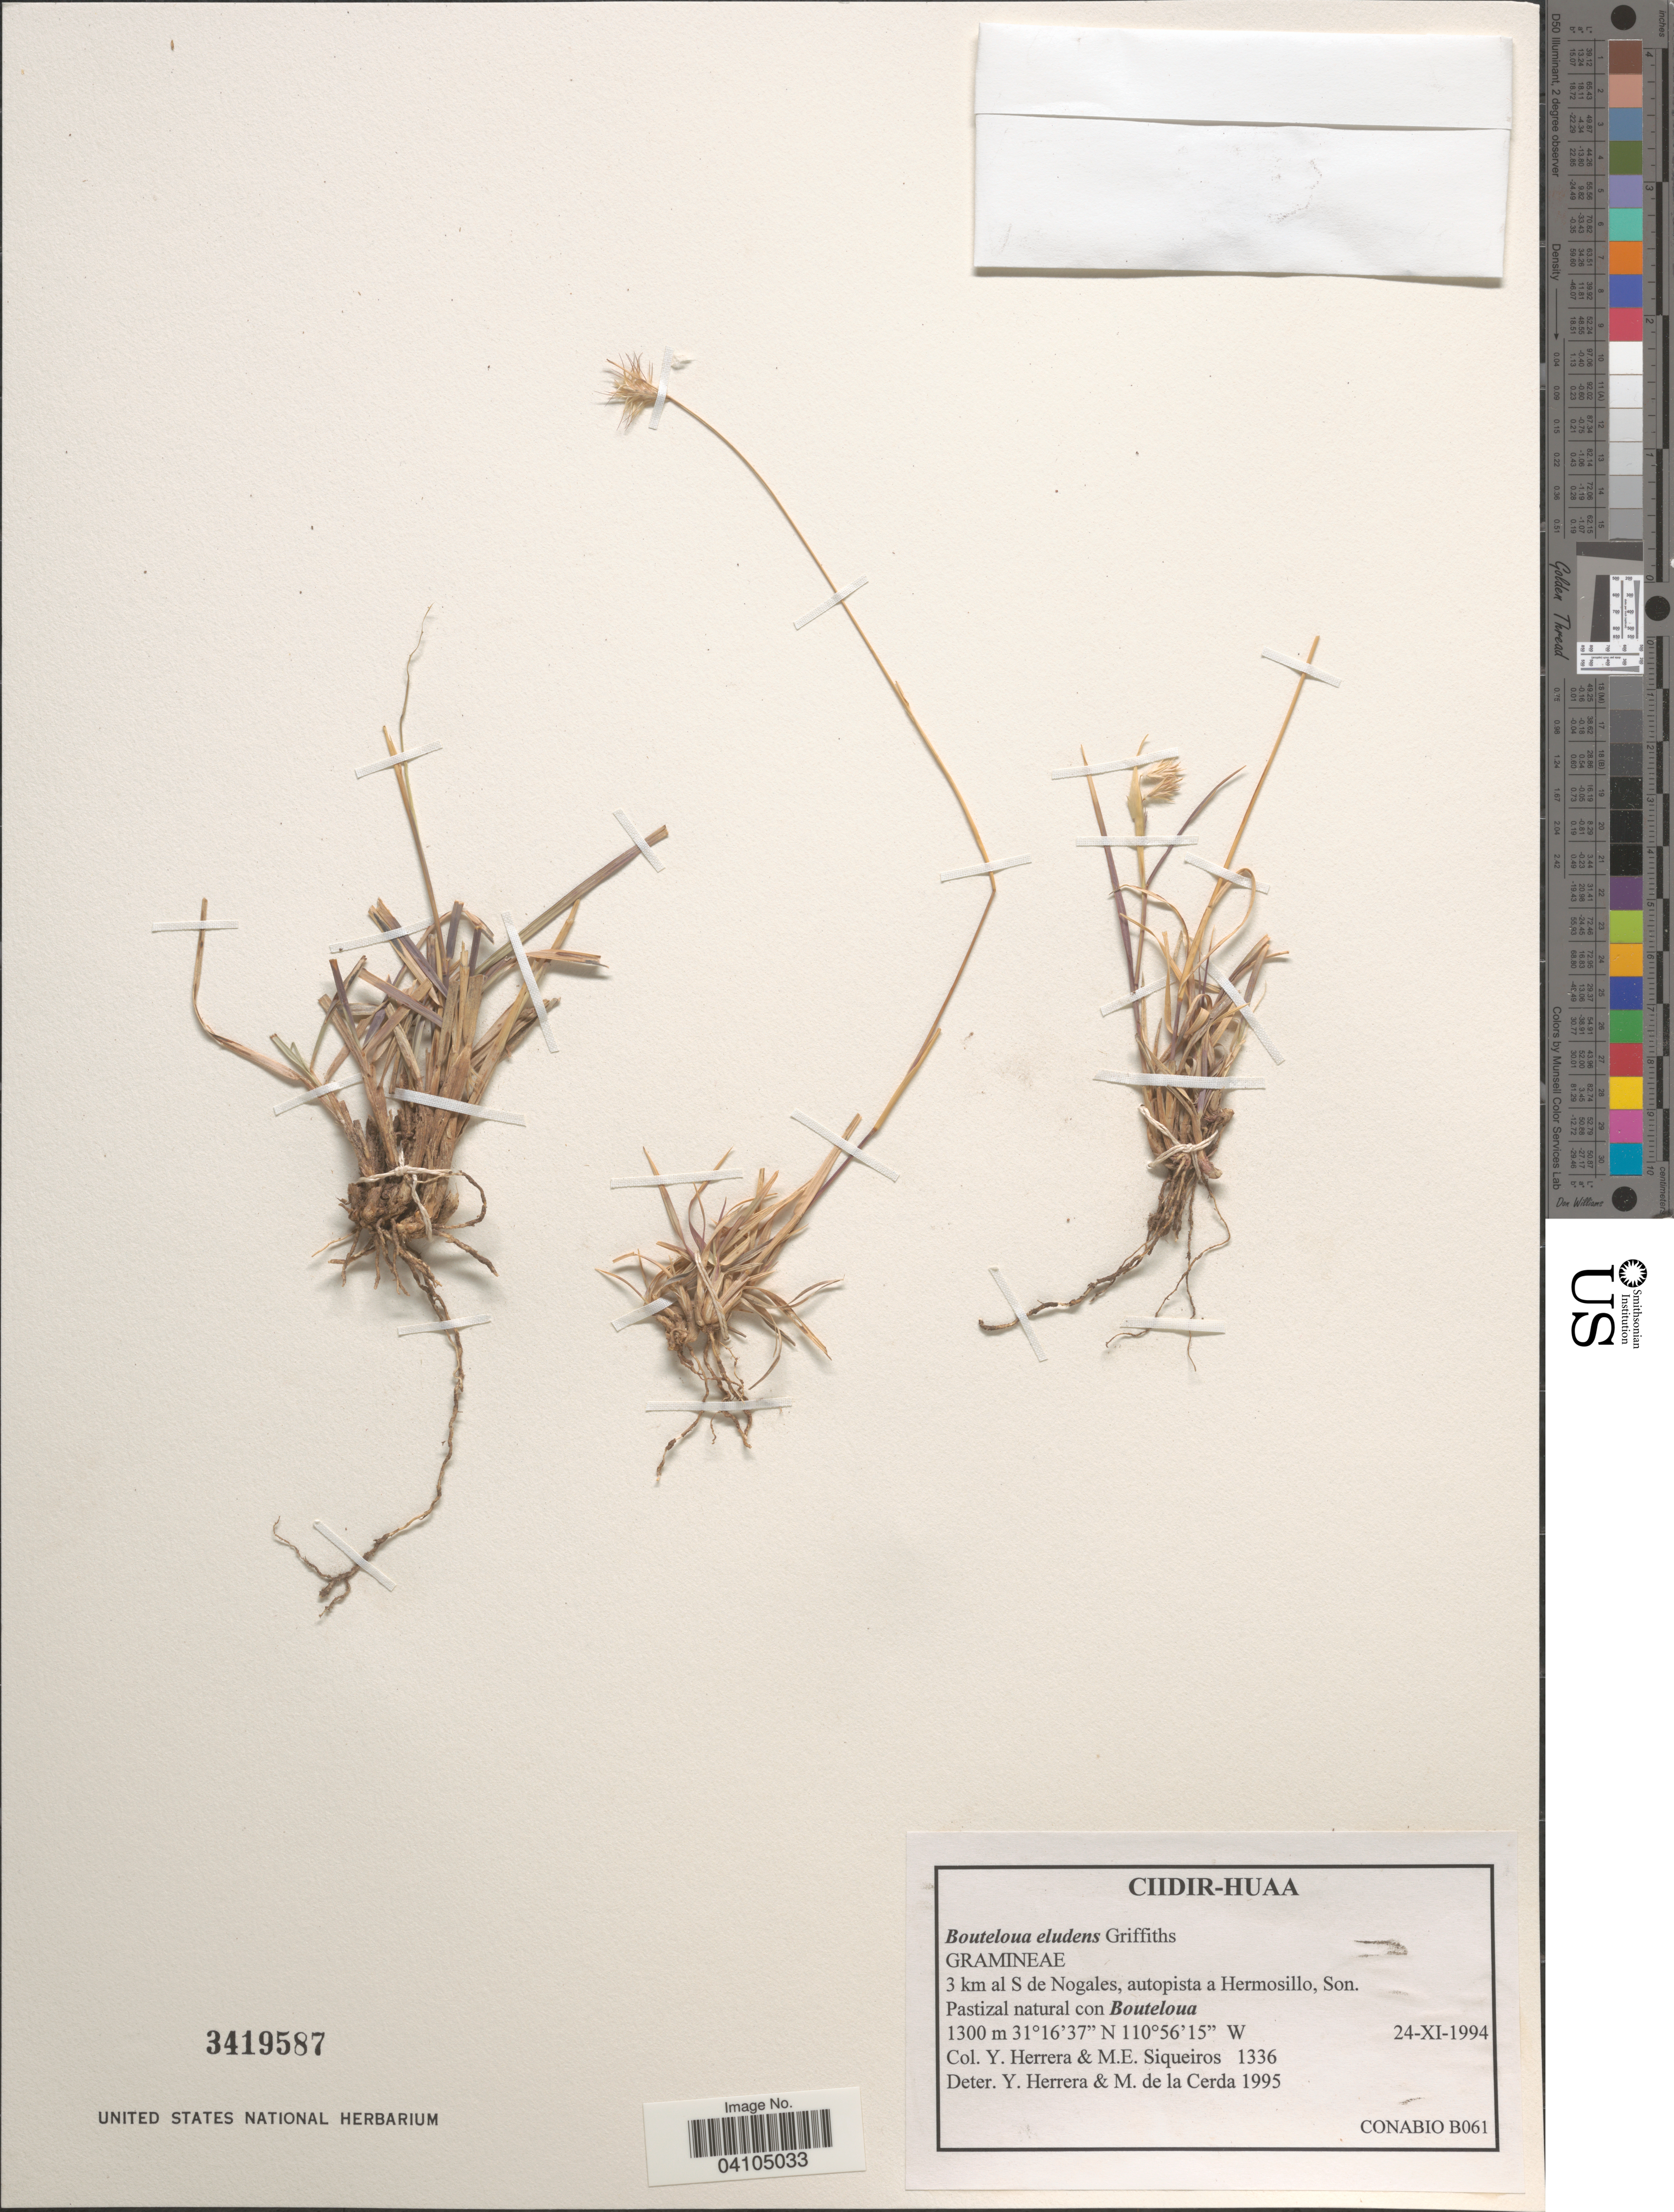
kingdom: Plantae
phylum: Tracheophyta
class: Liliopsida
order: Poales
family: Poaceae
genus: Bouteloua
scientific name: Bouteloua eludens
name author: Griffiths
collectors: Y. Herrera Arrieta & M. Siqueiros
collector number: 1336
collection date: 1994-11-24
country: Mexico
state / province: Sonora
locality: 3 km al S de Nogales, autopista a Hermosillo.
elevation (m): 1300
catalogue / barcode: US 3419587